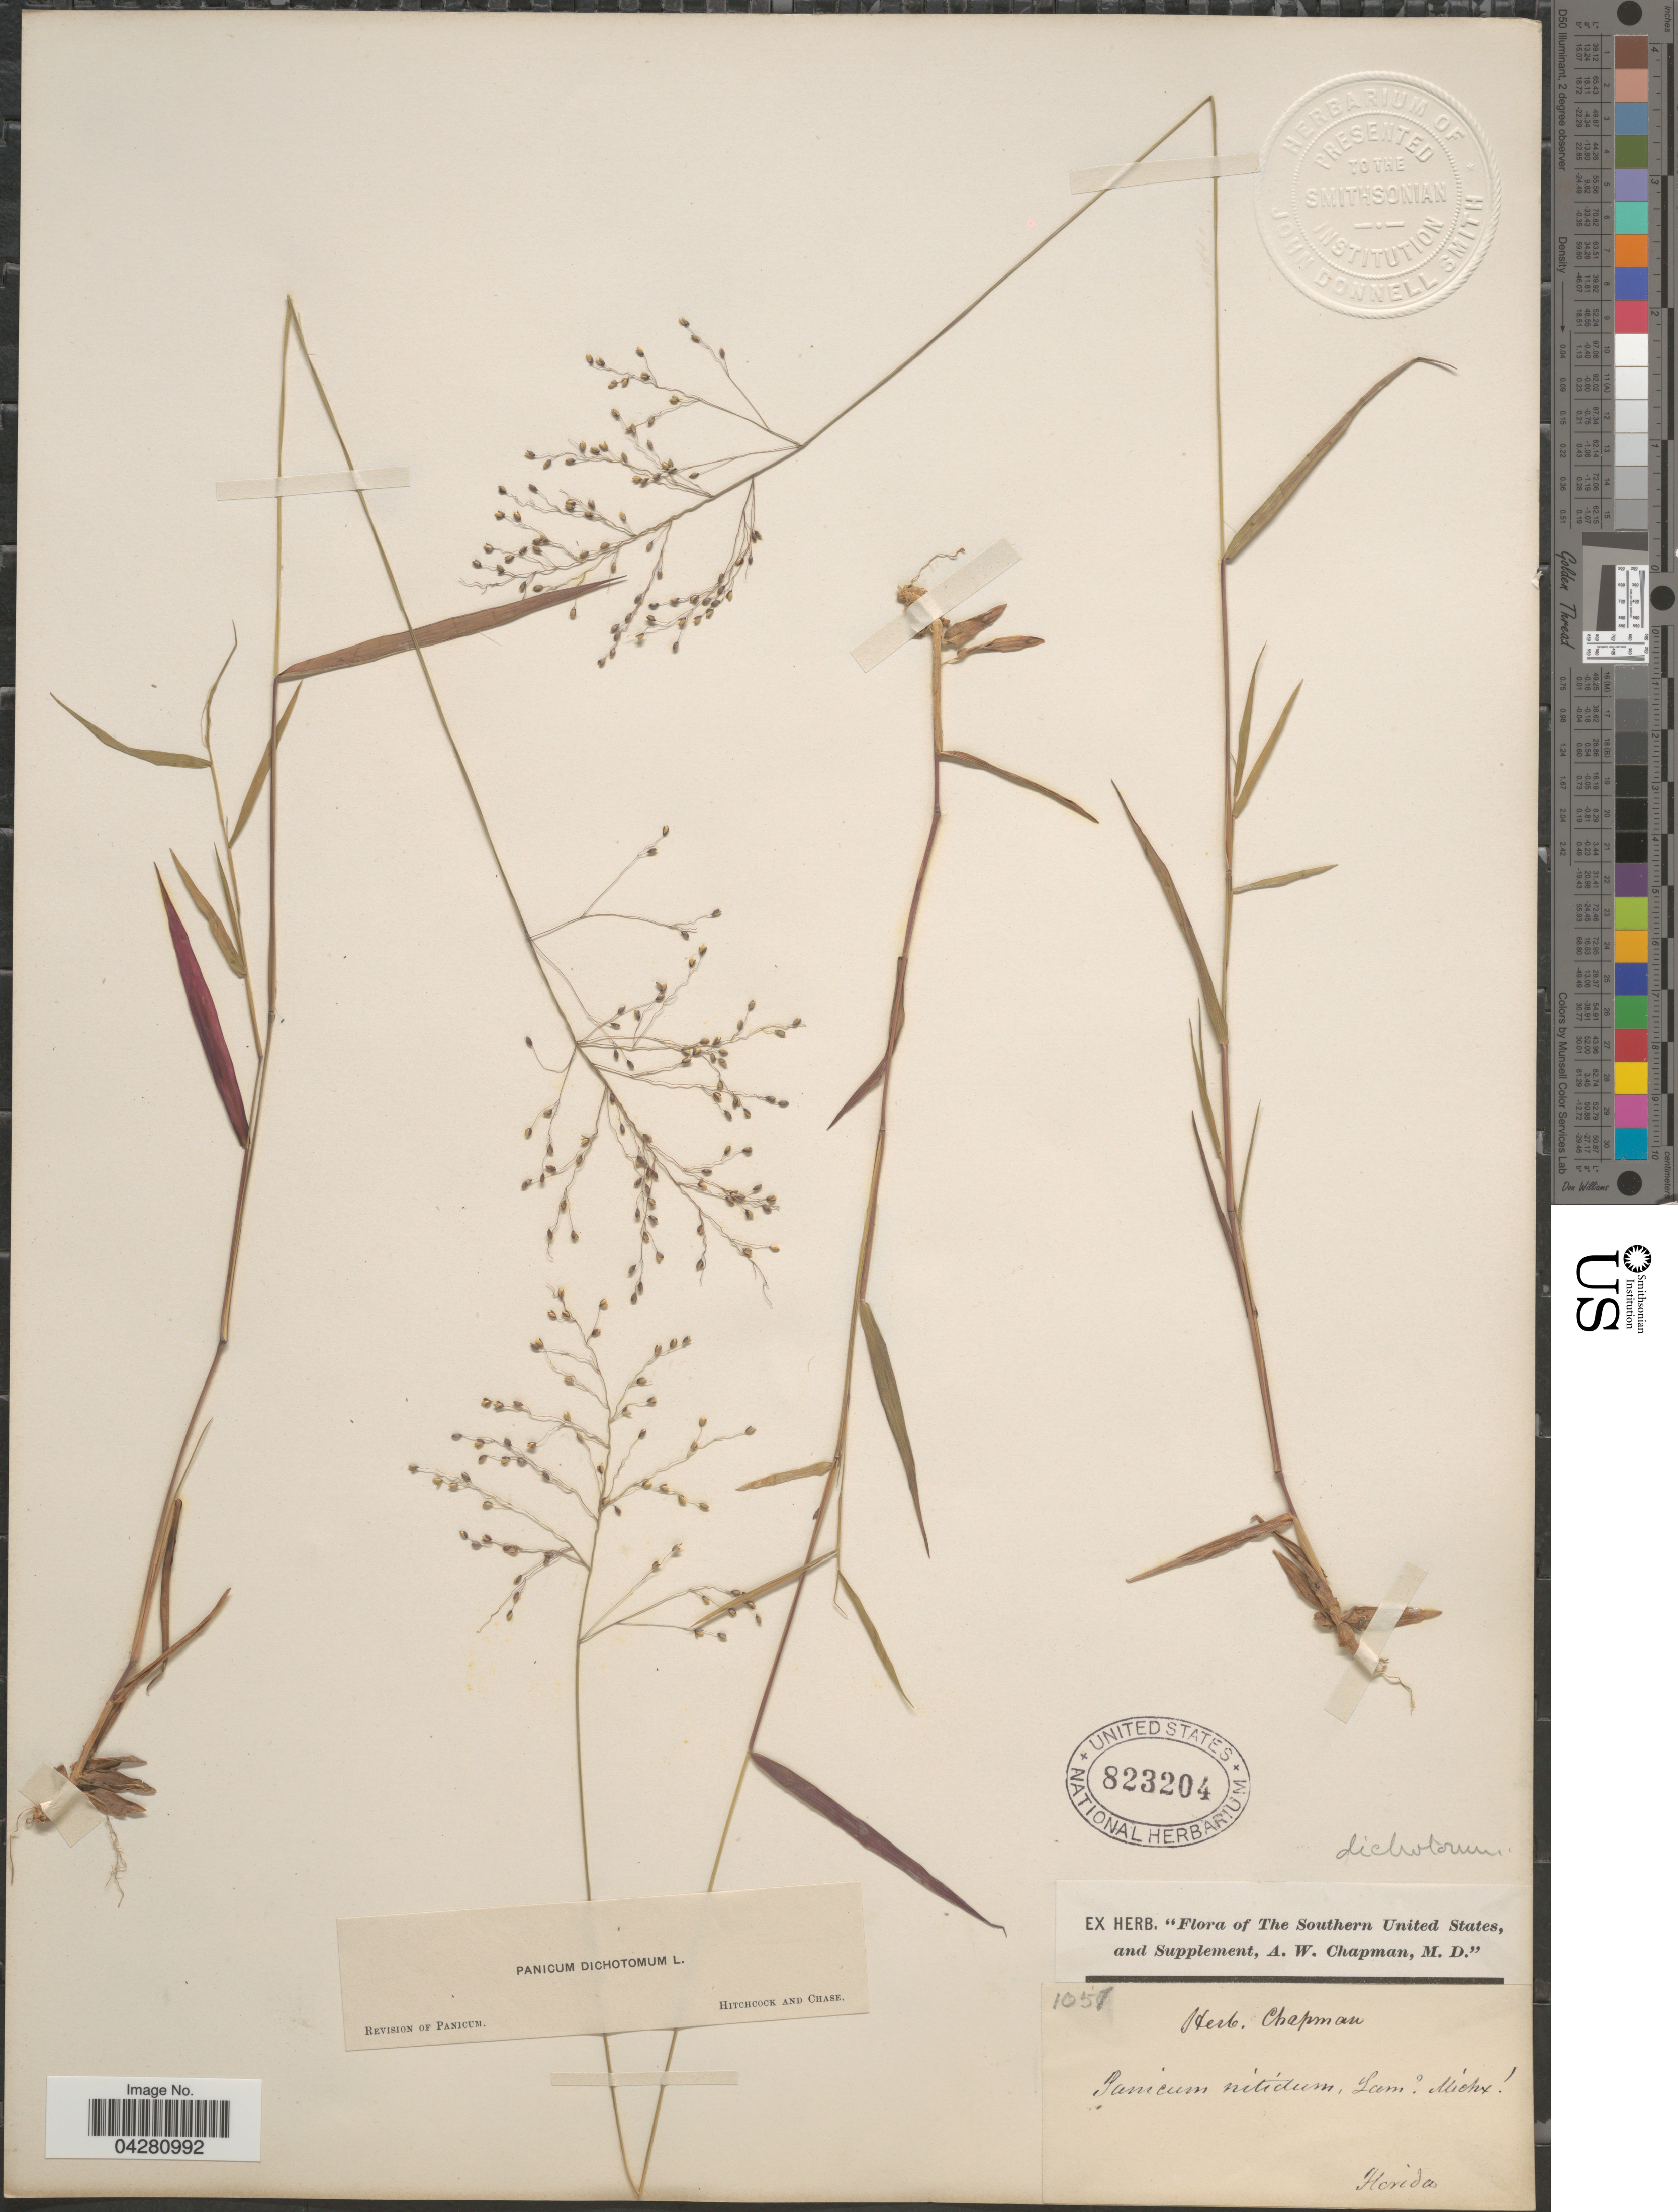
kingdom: Plantae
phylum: Tracheophyta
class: Liliopsida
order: Poales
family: Poaceae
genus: Dichanthelium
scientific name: Dichanthelium dichotomum var. dichotomum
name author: (L.) Gould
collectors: ex herb. Chapman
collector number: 1057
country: United States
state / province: Florida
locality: The Southern United States.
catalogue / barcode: US 823204